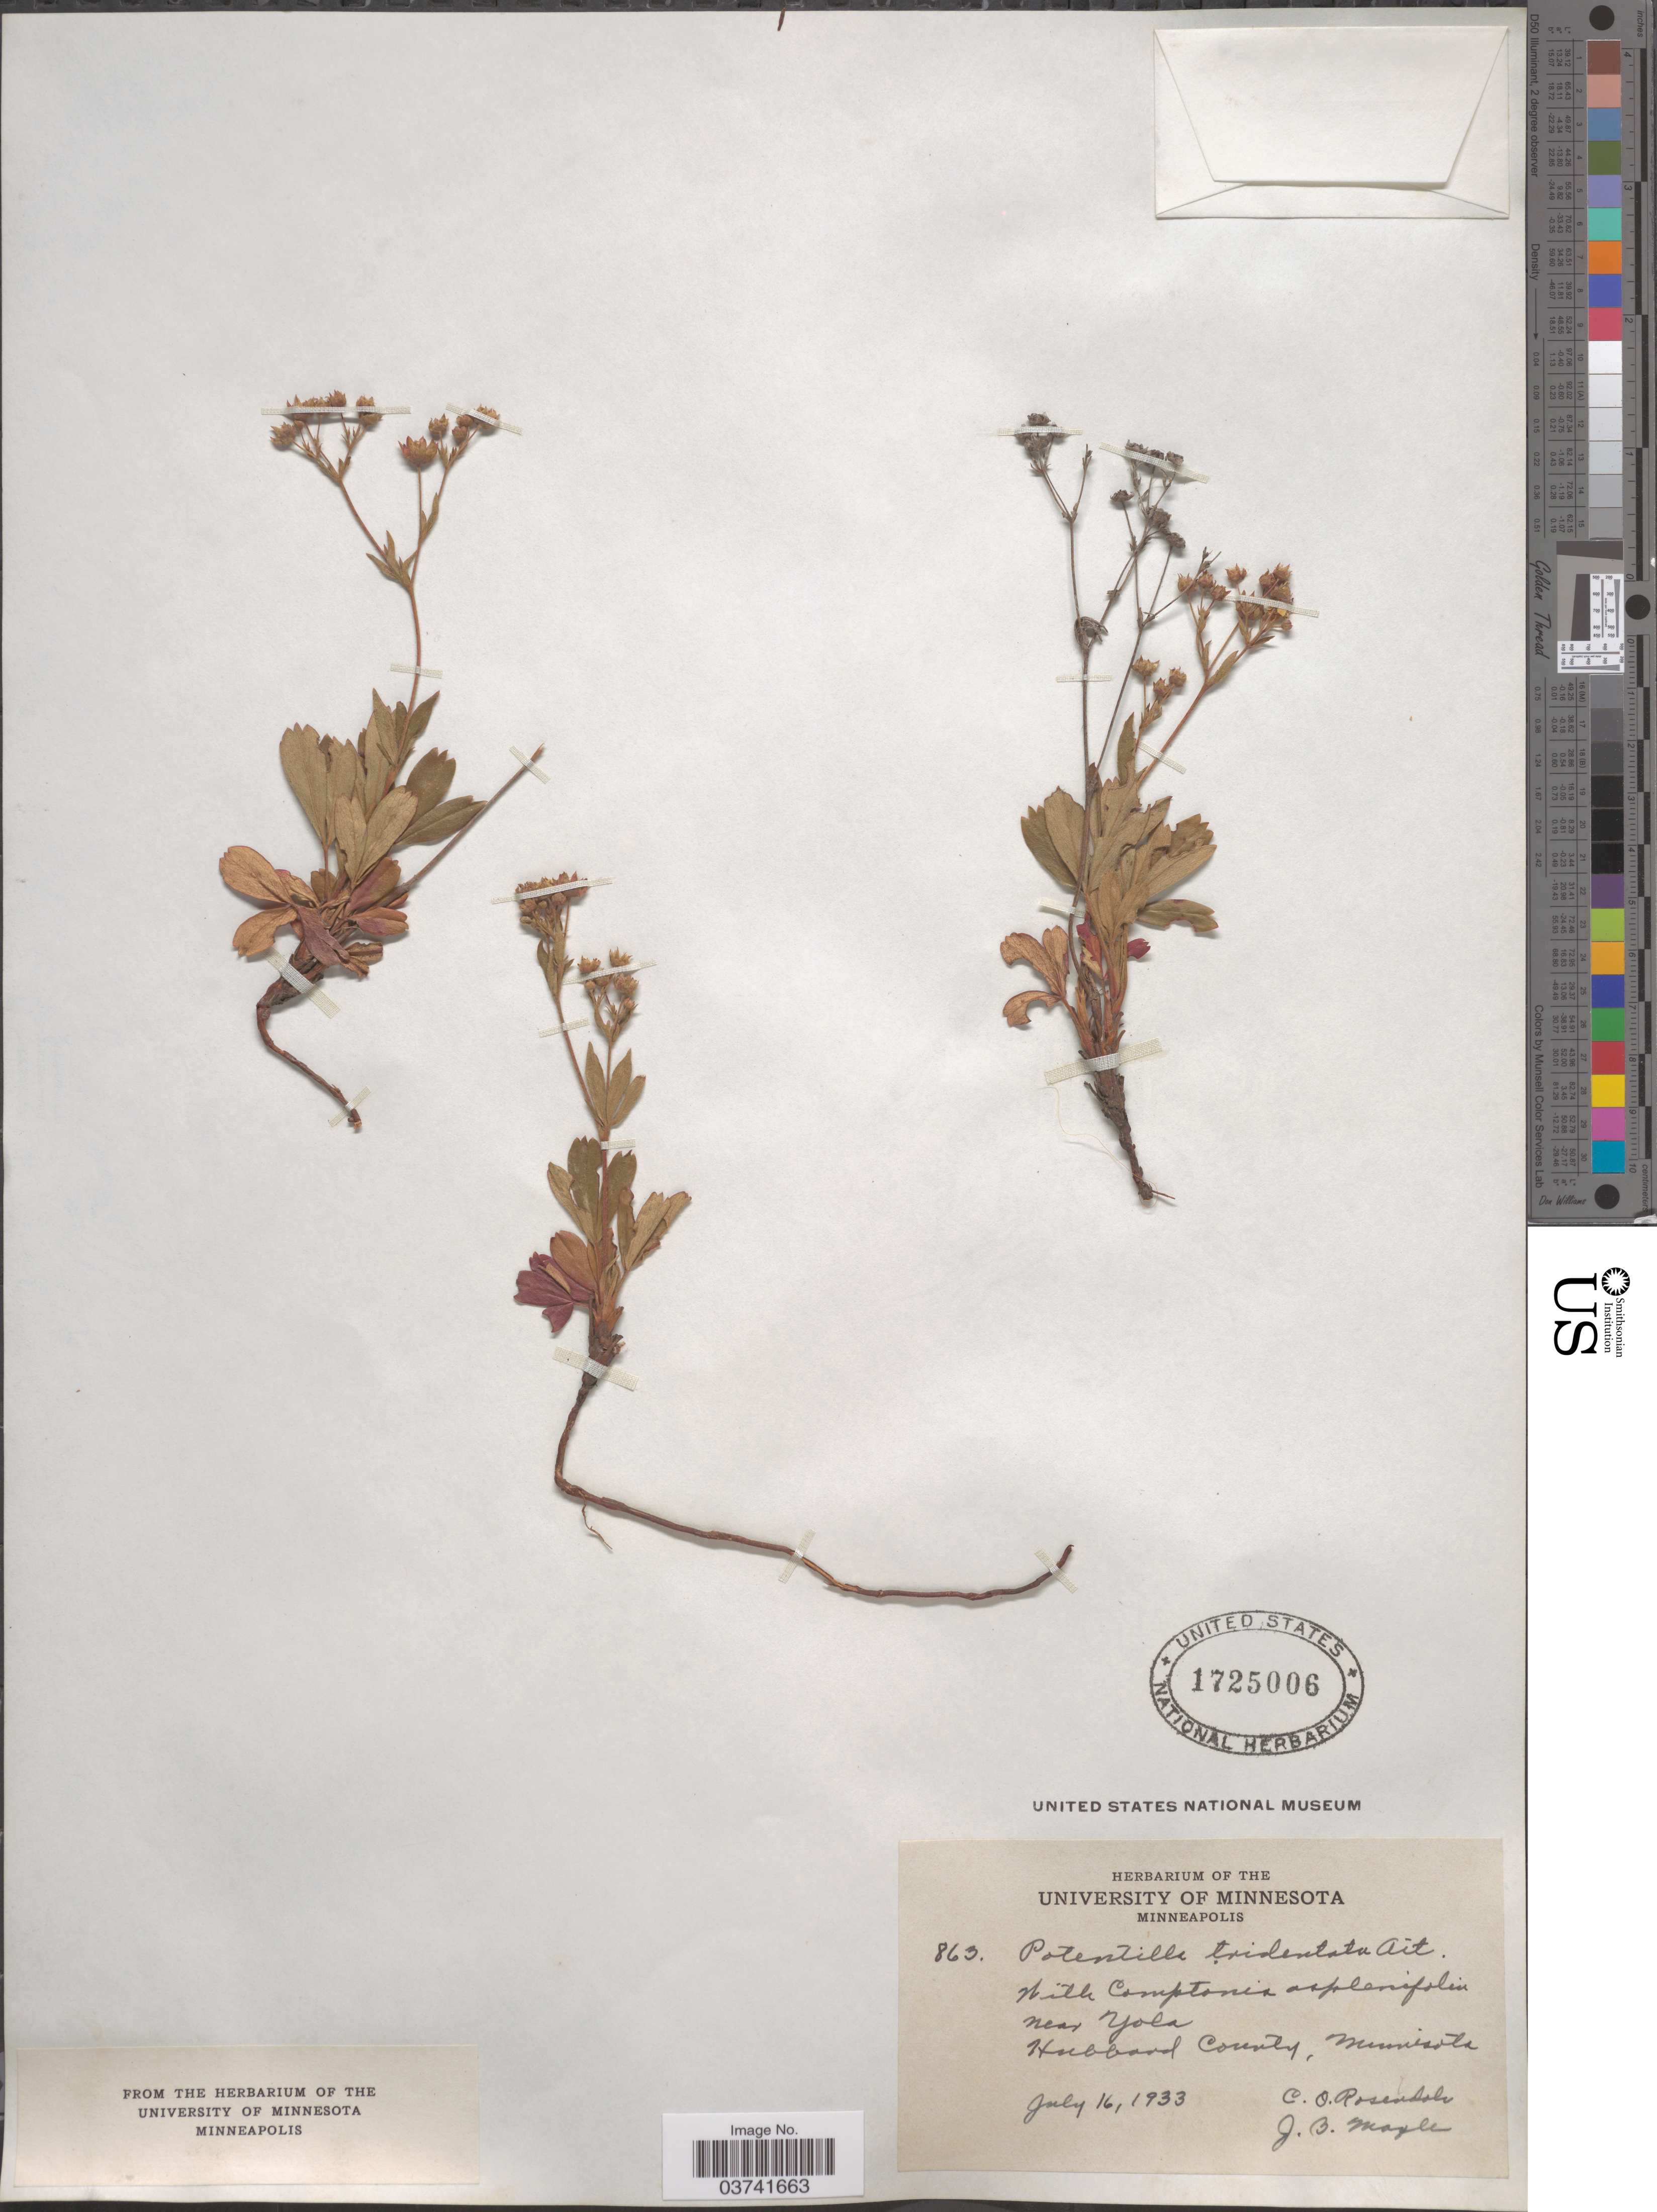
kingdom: Plantae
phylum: Tracheophyta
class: Magnoliopsida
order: Rosales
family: Rosaceae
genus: Potentilla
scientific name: Potentilla tridentata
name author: Aiton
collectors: C. O. Rosendahl & J. Moyle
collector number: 863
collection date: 1933-07-16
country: United States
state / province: Minnesota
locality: Near Yola, Hubbard County.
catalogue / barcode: US 1725006